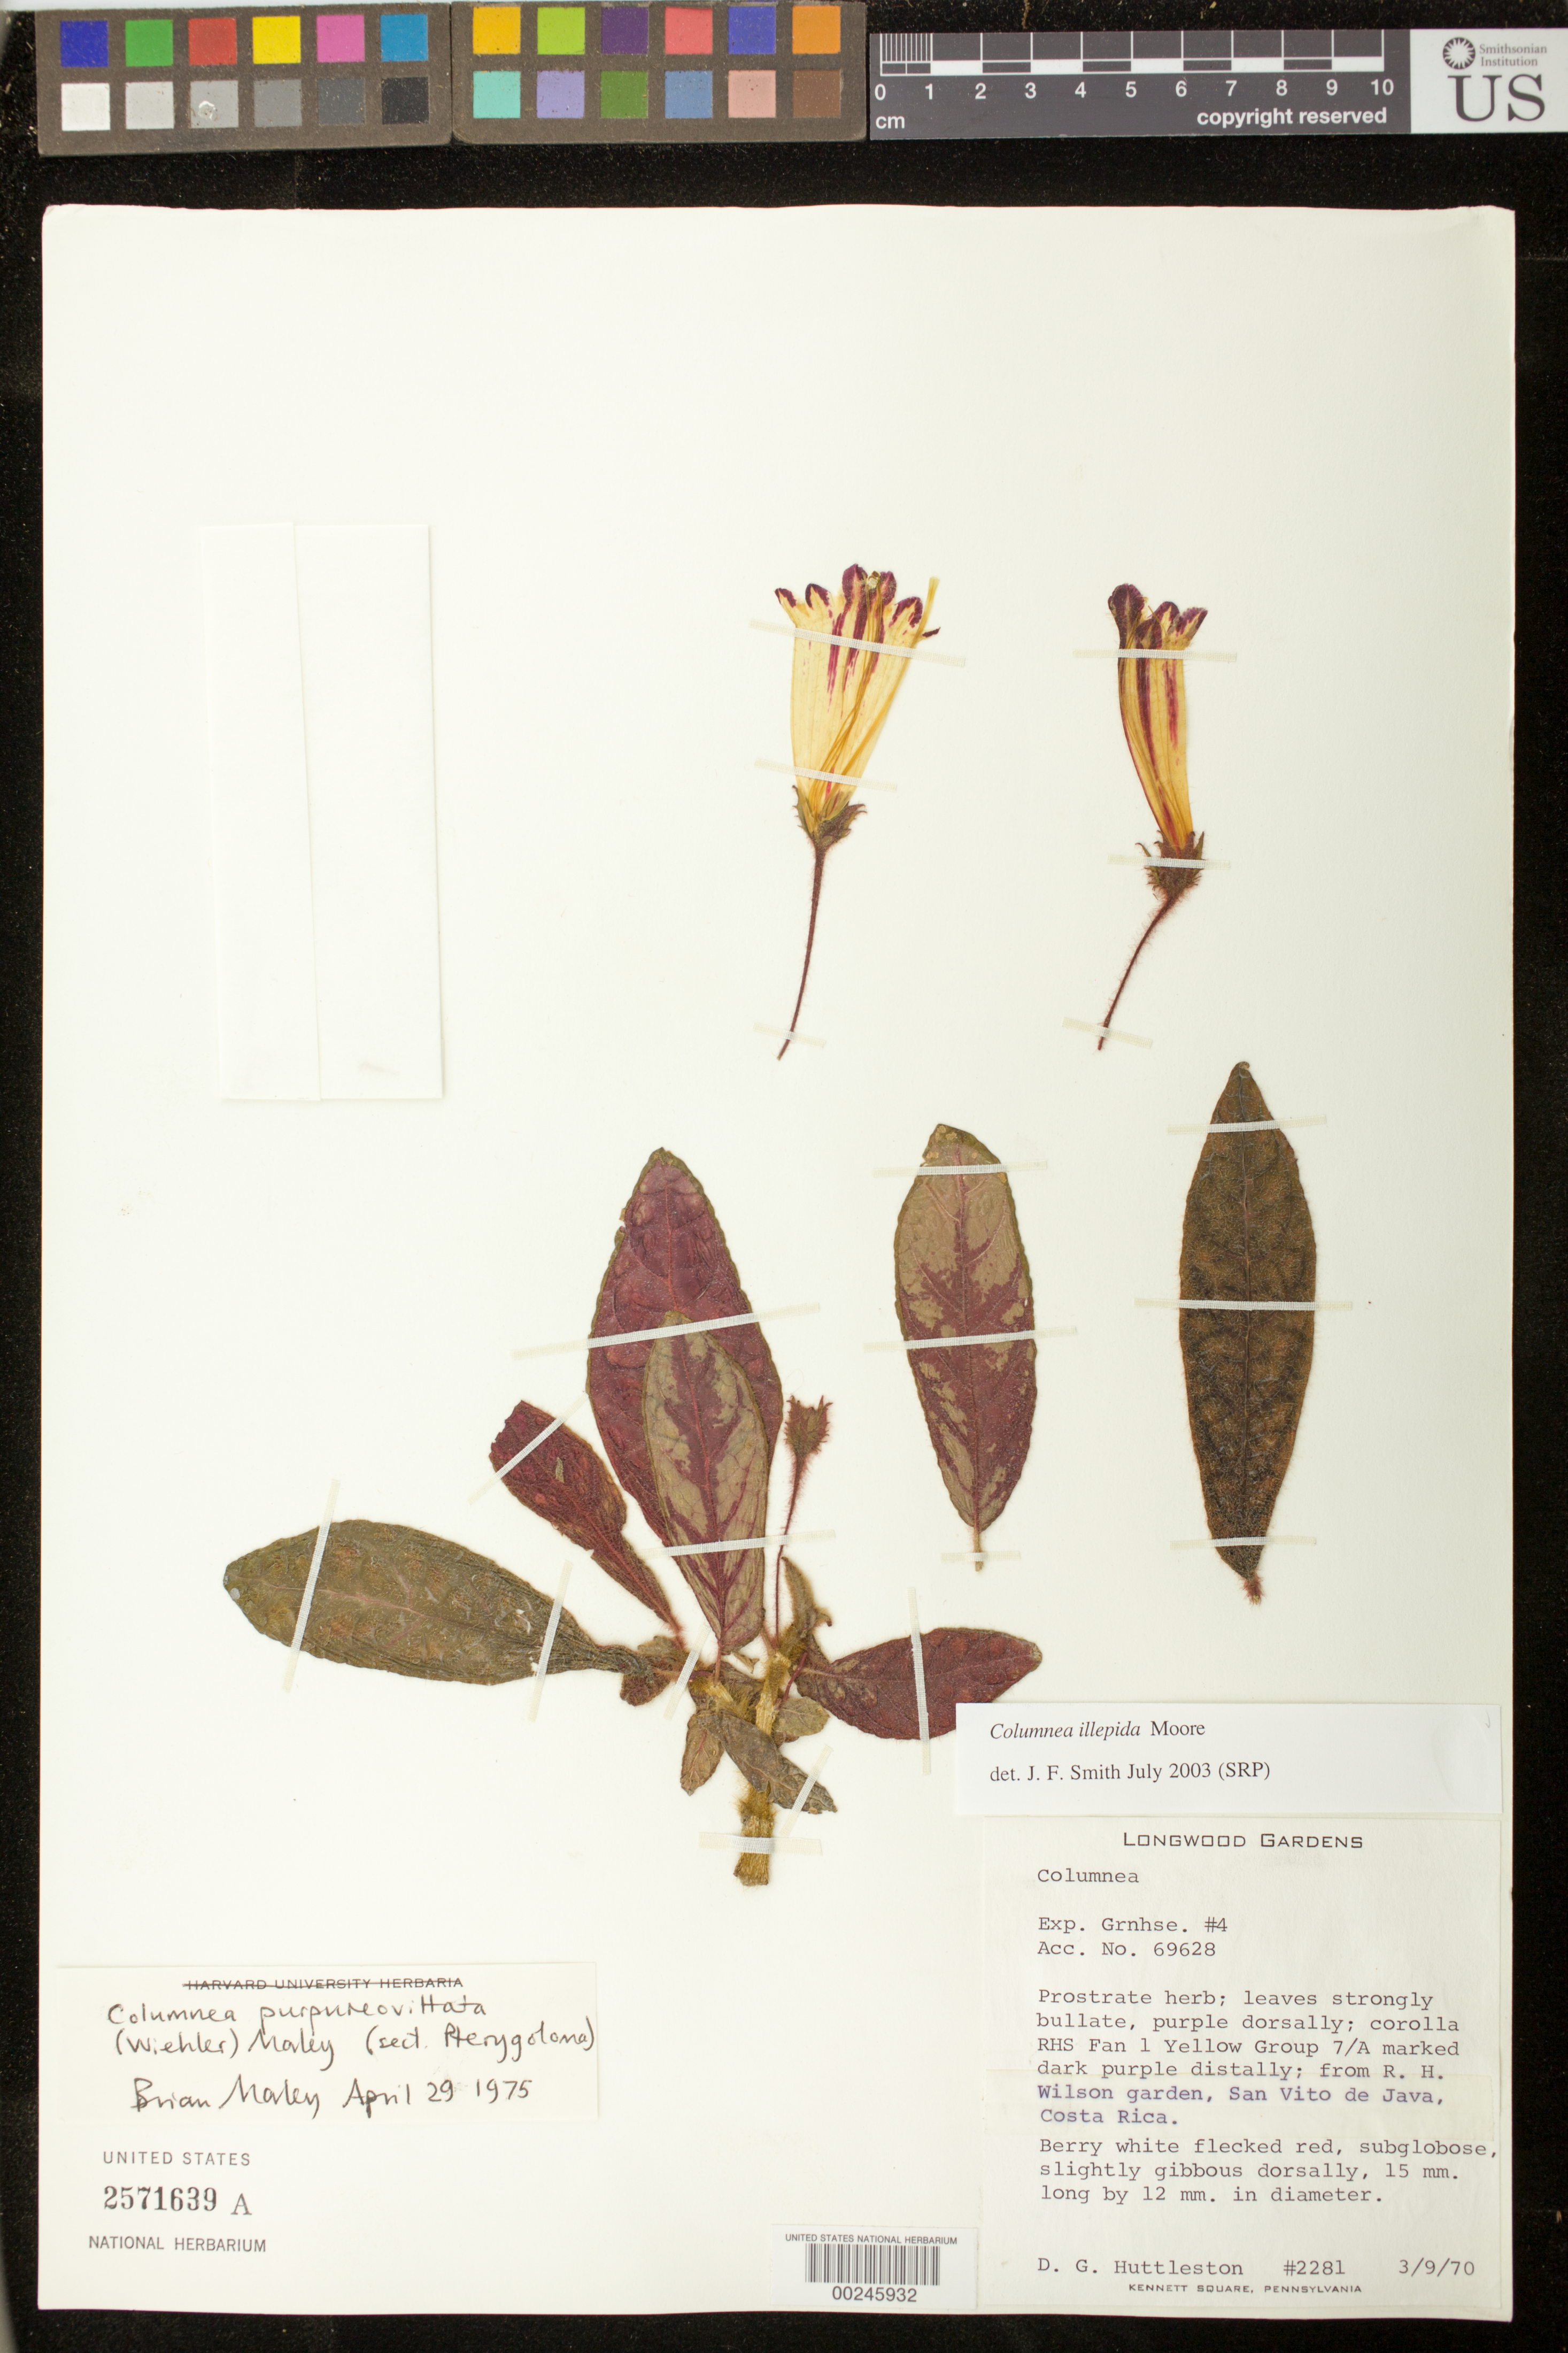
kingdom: Plantae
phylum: Tracheophyta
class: Magnoliopsida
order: Lamiales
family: Gesneriaceae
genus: Columnea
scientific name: Columnea illepida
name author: H.E. Moore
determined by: Smith, J. F.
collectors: D. G. Huttleston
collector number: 2281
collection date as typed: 09 Mar 1970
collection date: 1970-03-09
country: United States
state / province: Pennsylvania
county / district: Chester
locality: Cult. Longwood Gardens [Kennett Square, PA]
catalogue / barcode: US 2571639A